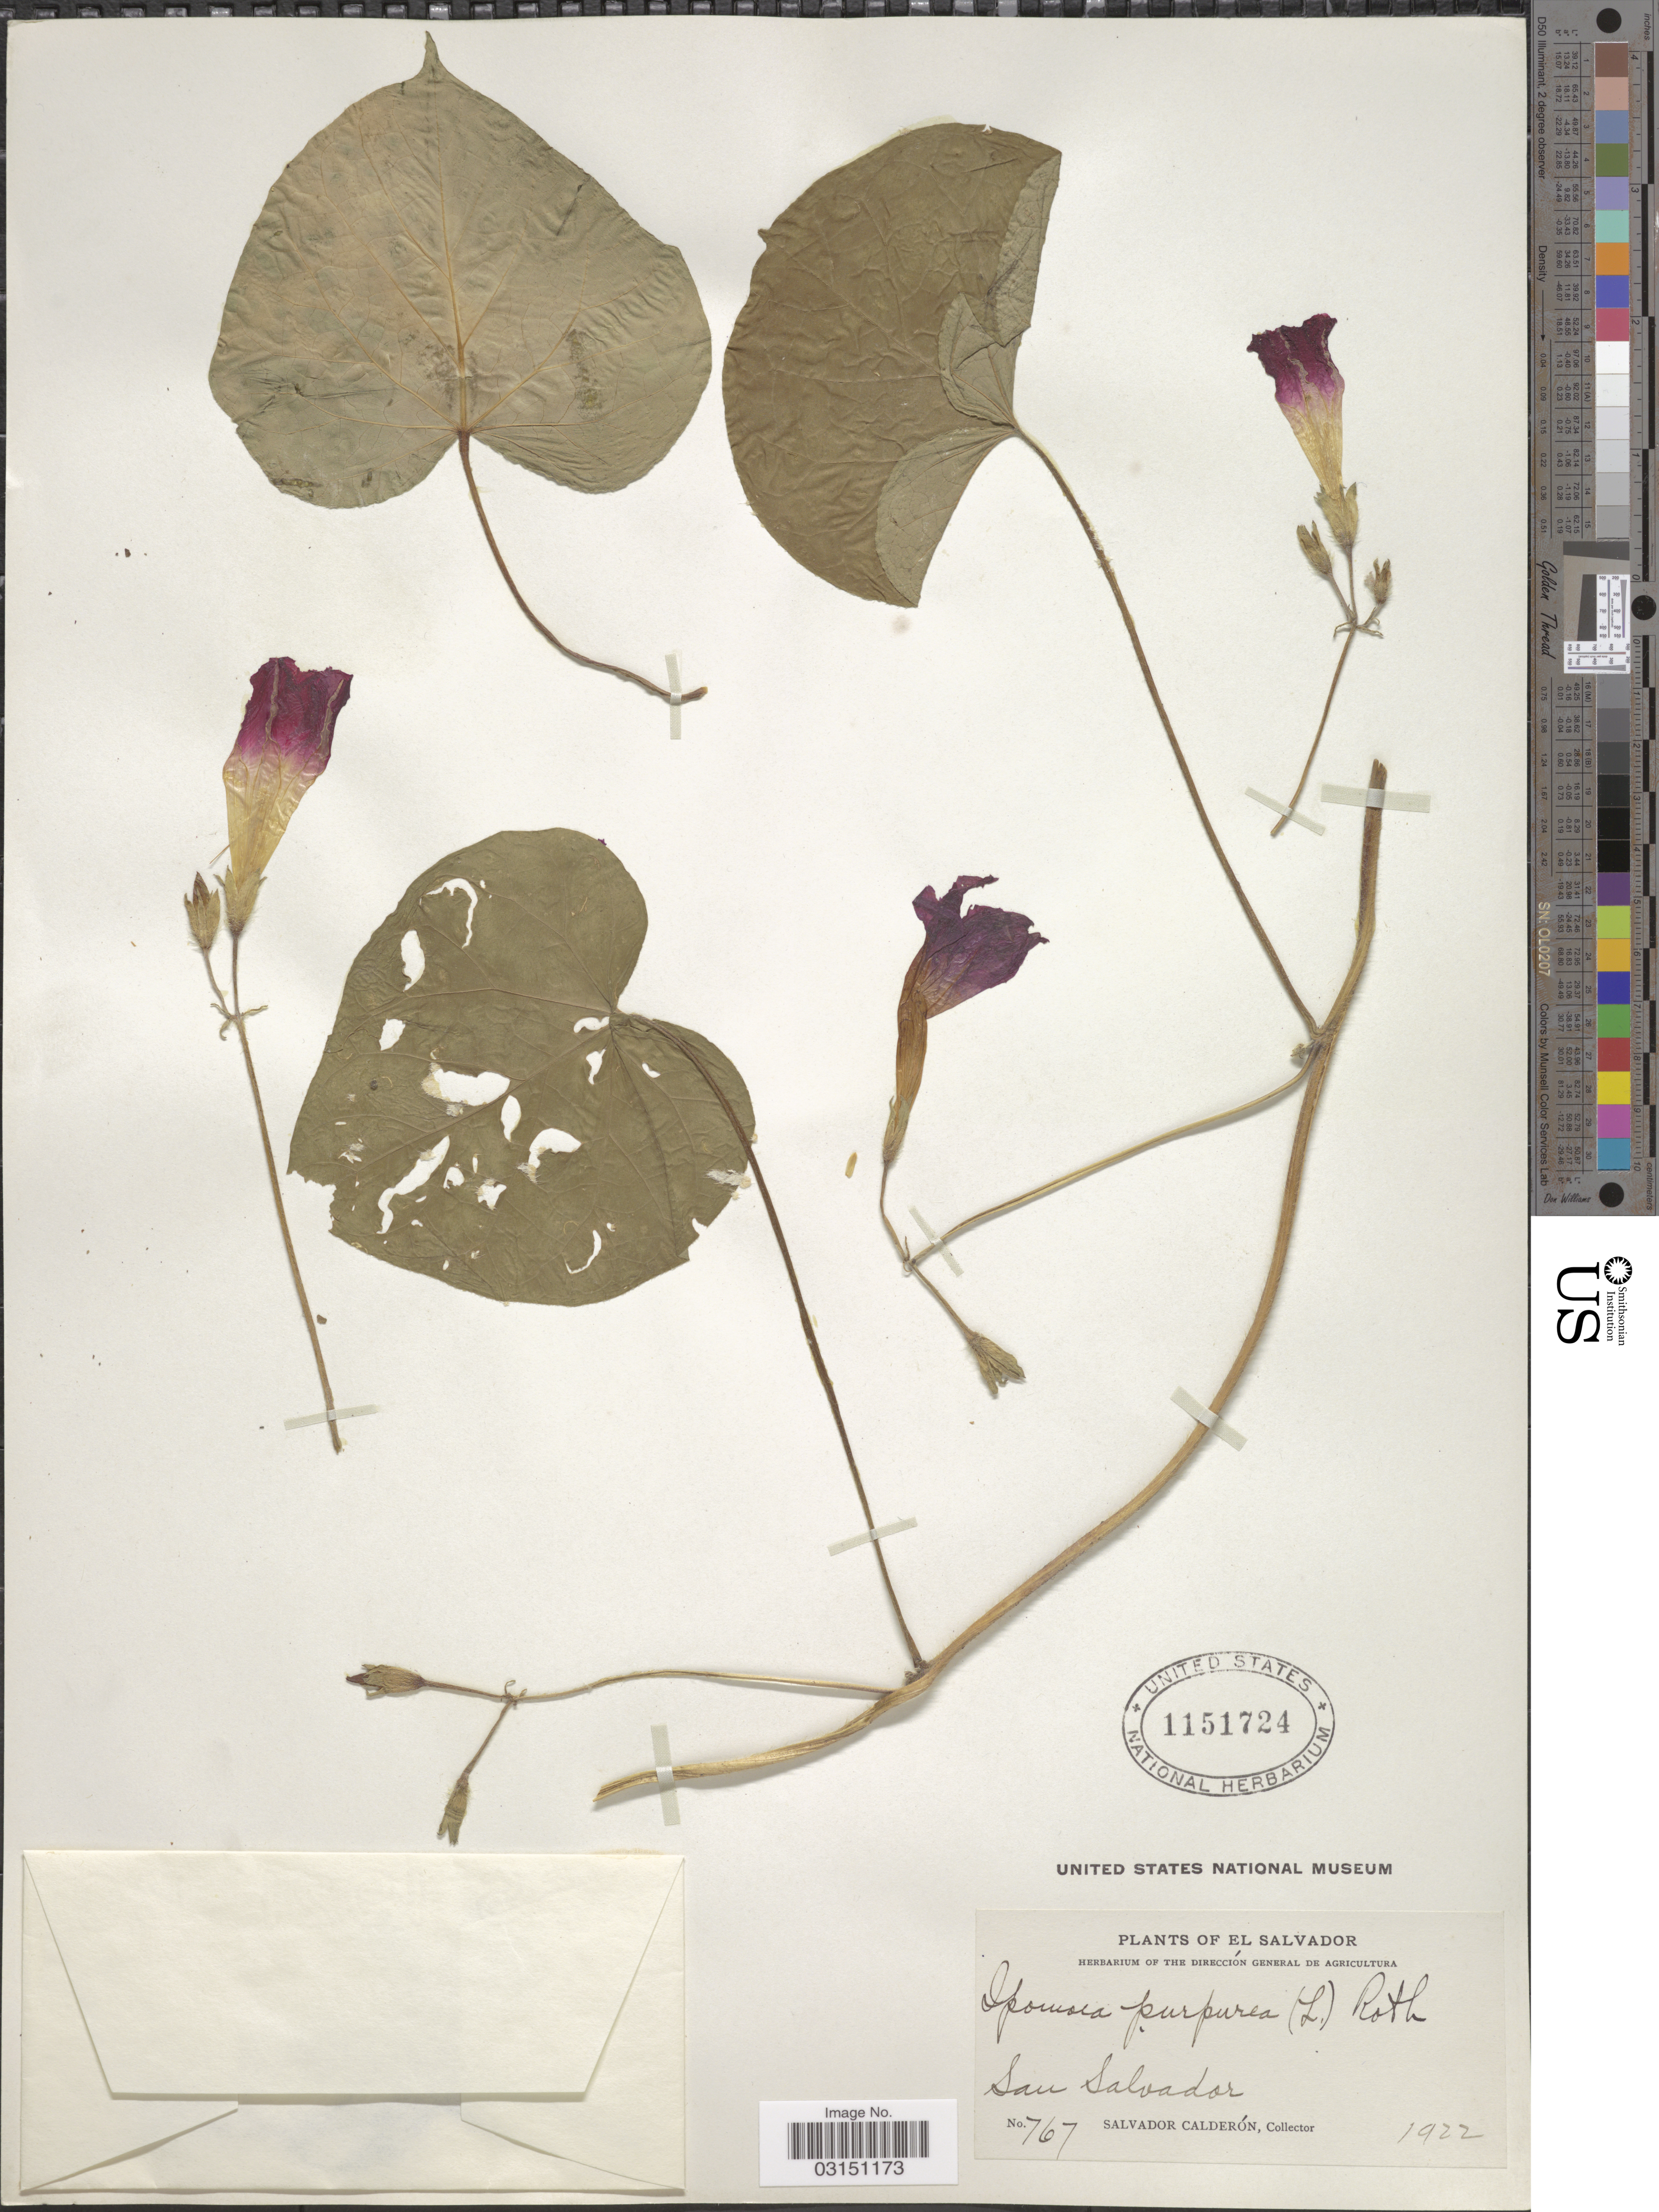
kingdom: Plantae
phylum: Tracheophyta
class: Magnoliopsida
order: Solanales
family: Convolvulaceae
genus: Ipomoea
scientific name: Ipomoea purpurea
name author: (L.) Roth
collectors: S. Calderón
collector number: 767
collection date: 1922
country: El Salvador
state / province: San Salvador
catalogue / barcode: US 1151724